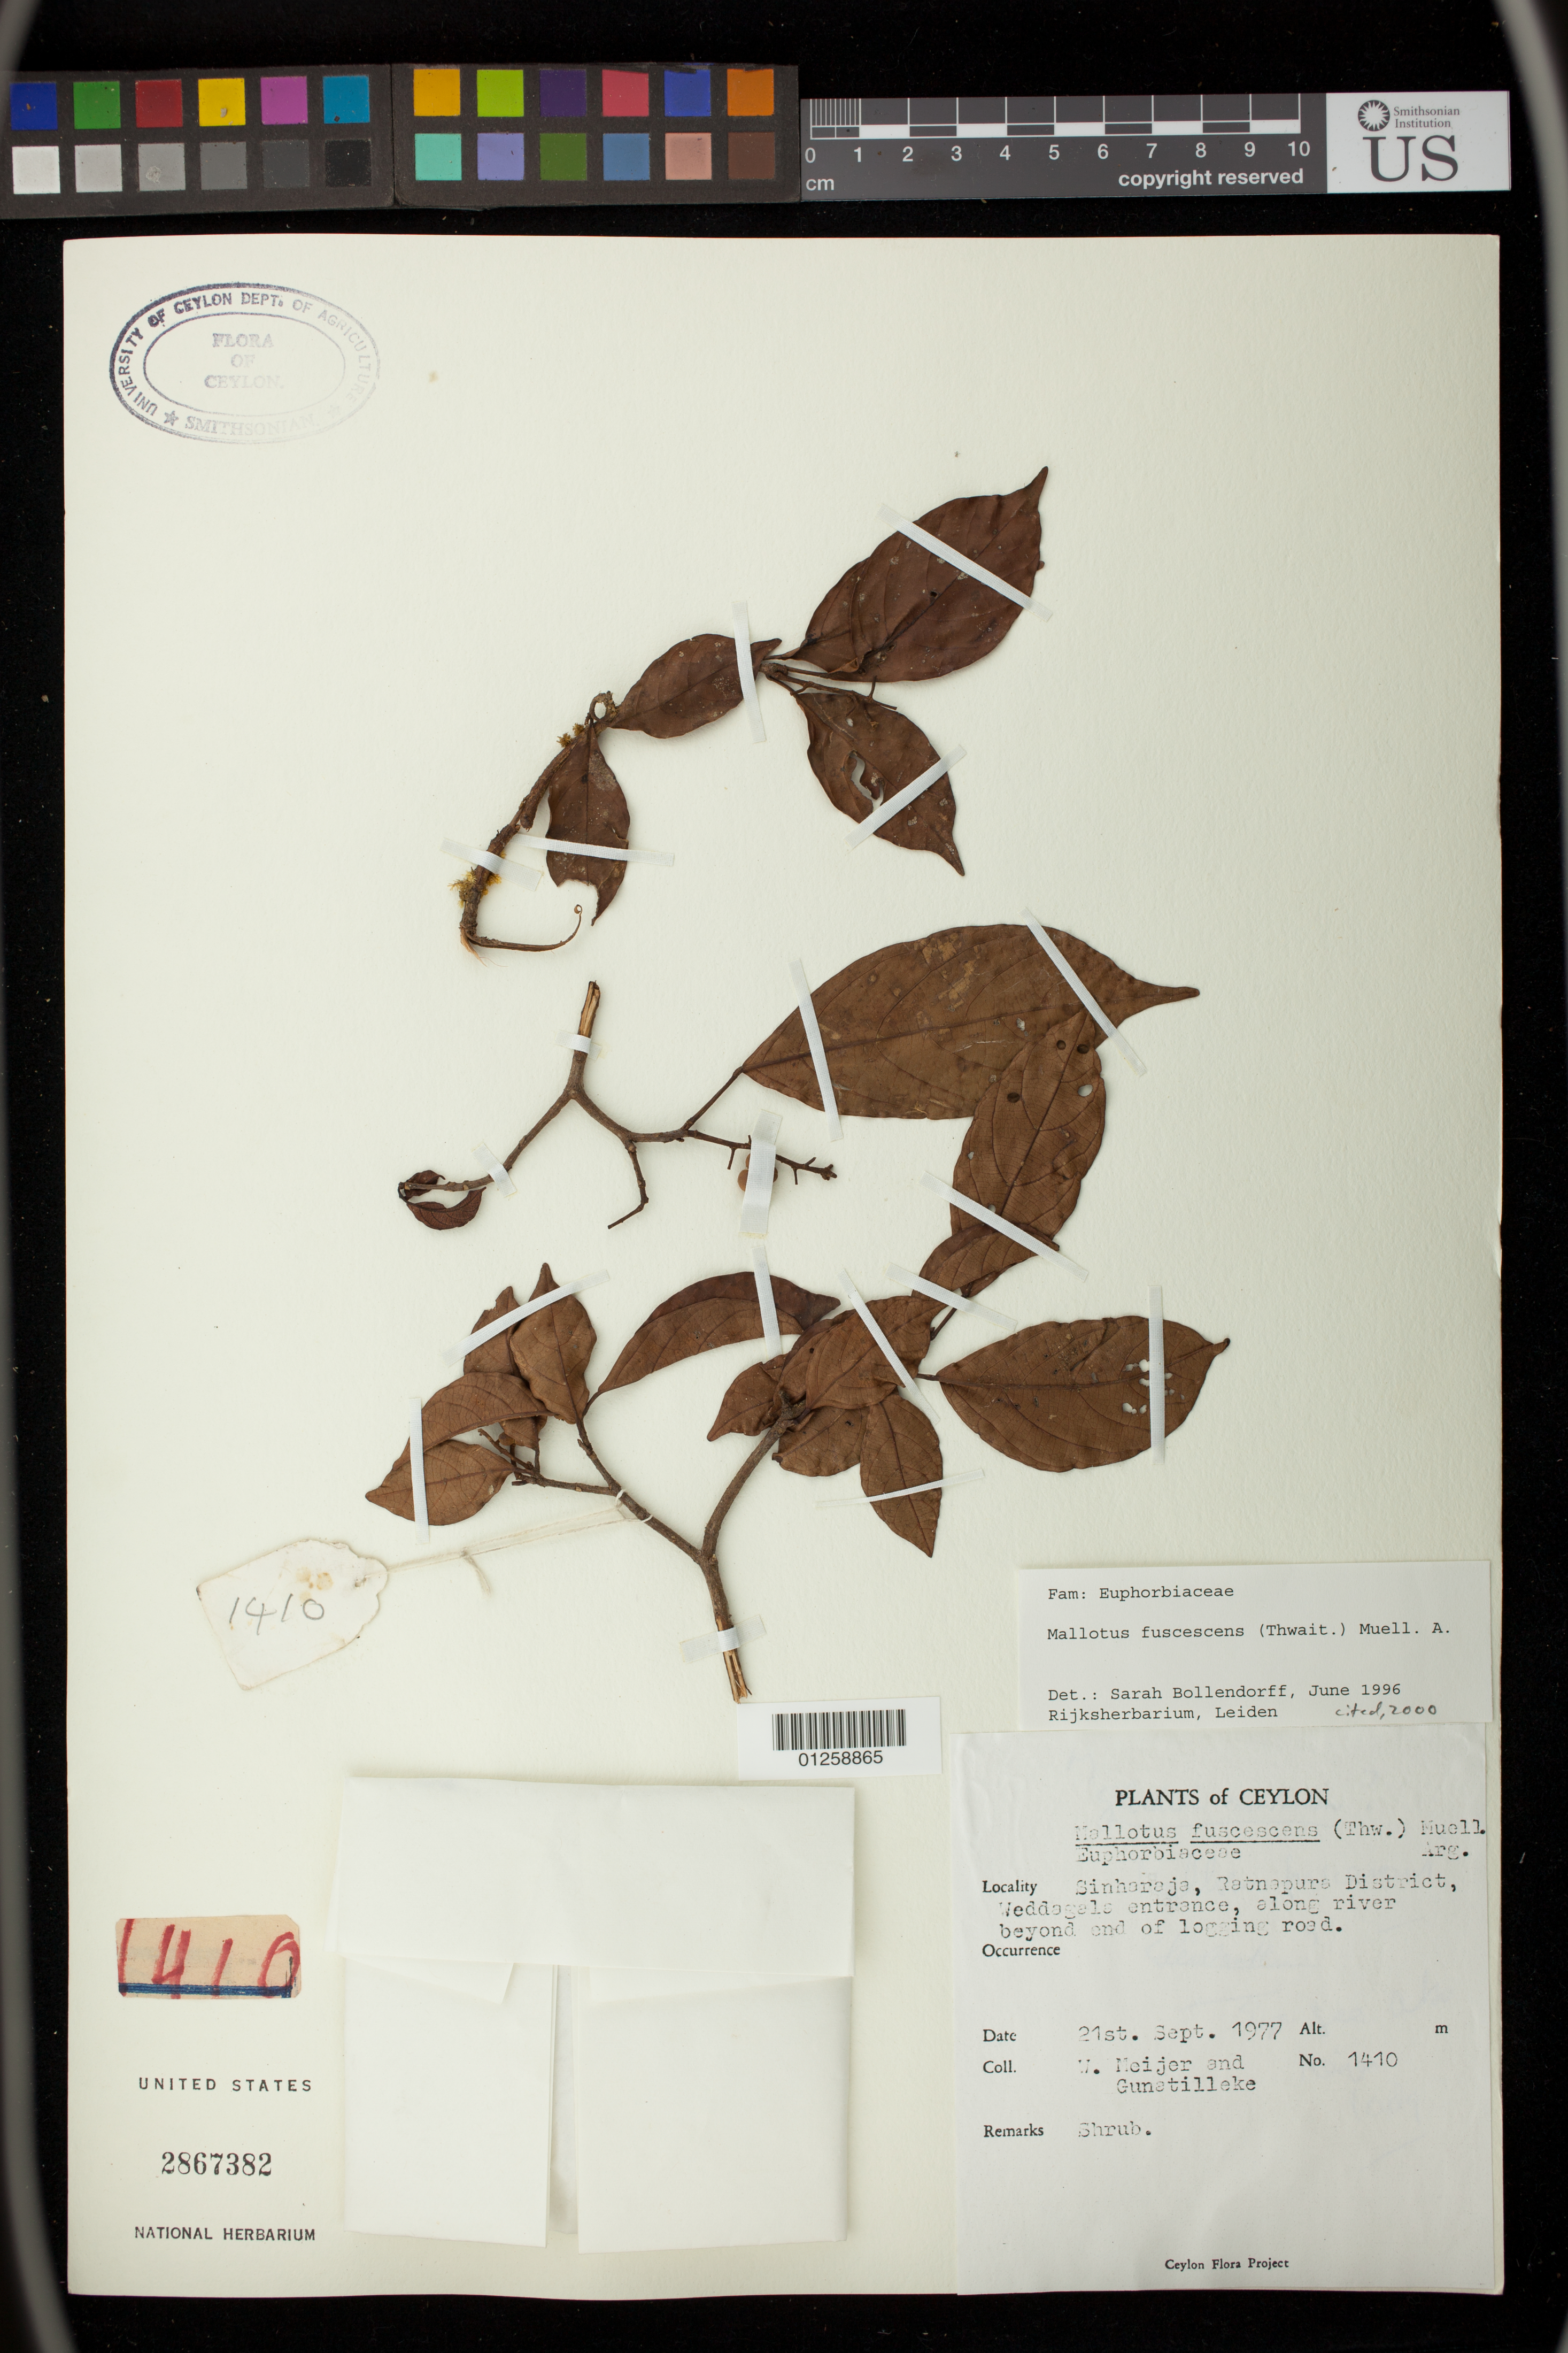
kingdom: Plantae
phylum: Tracheophyta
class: Magnoliopsida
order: Malpighiales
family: Euphorbiaceae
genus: Mallotus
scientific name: Mallotus fuscescens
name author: (Thwaites) Müll. Arg.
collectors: W. Meijer & -- Gunatilleke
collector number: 1410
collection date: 1977-09-21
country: Sri Lanka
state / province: Sabaragamuwa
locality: Sinharaja, Ratnapura District, Weddagala entrance, along river beyond end of logging road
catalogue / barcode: US 2867382